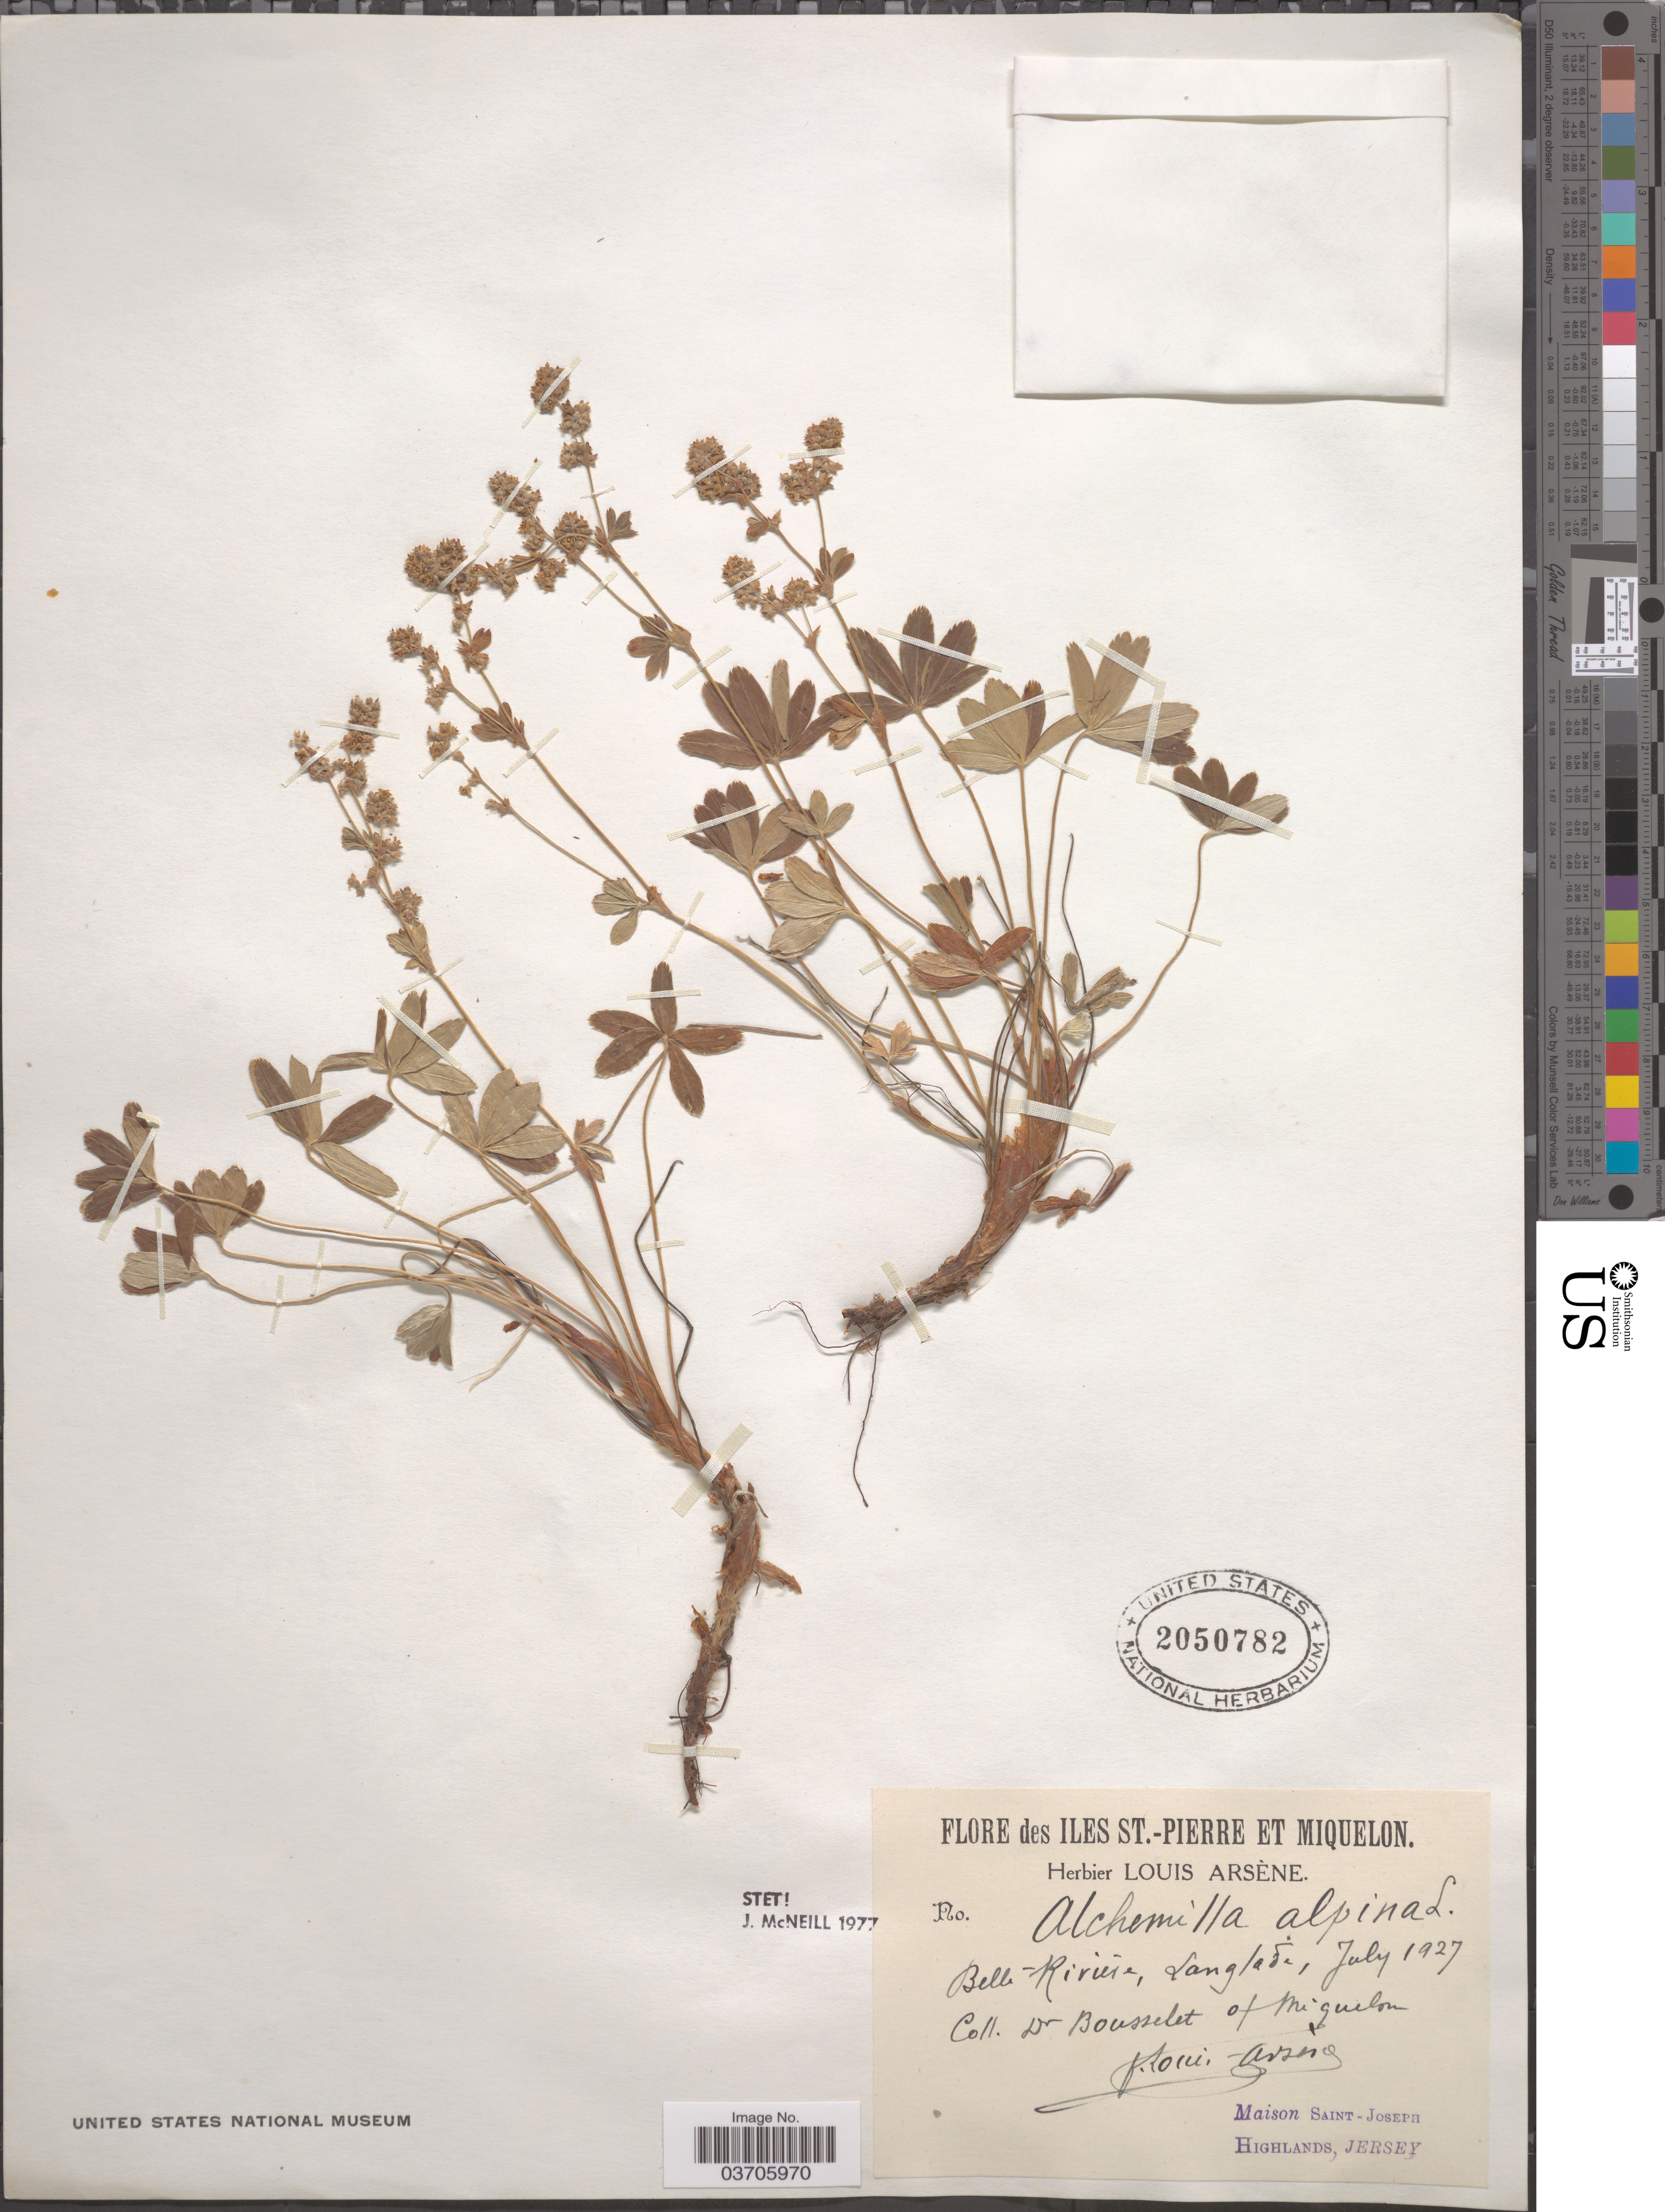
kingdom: Plantae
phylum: Tracheophyta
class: Magnoliopsida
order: Rosales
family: Rosaceae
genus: Alchemilla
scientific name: Alchemilla alpina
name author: L.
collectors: Bousselet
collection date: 1927-07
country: St. Pierre et Miquelon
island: Langlade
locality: Iles St.-Pierre et Miquelon. Belle-Riviére, Langlade.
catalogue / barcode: US 2050782